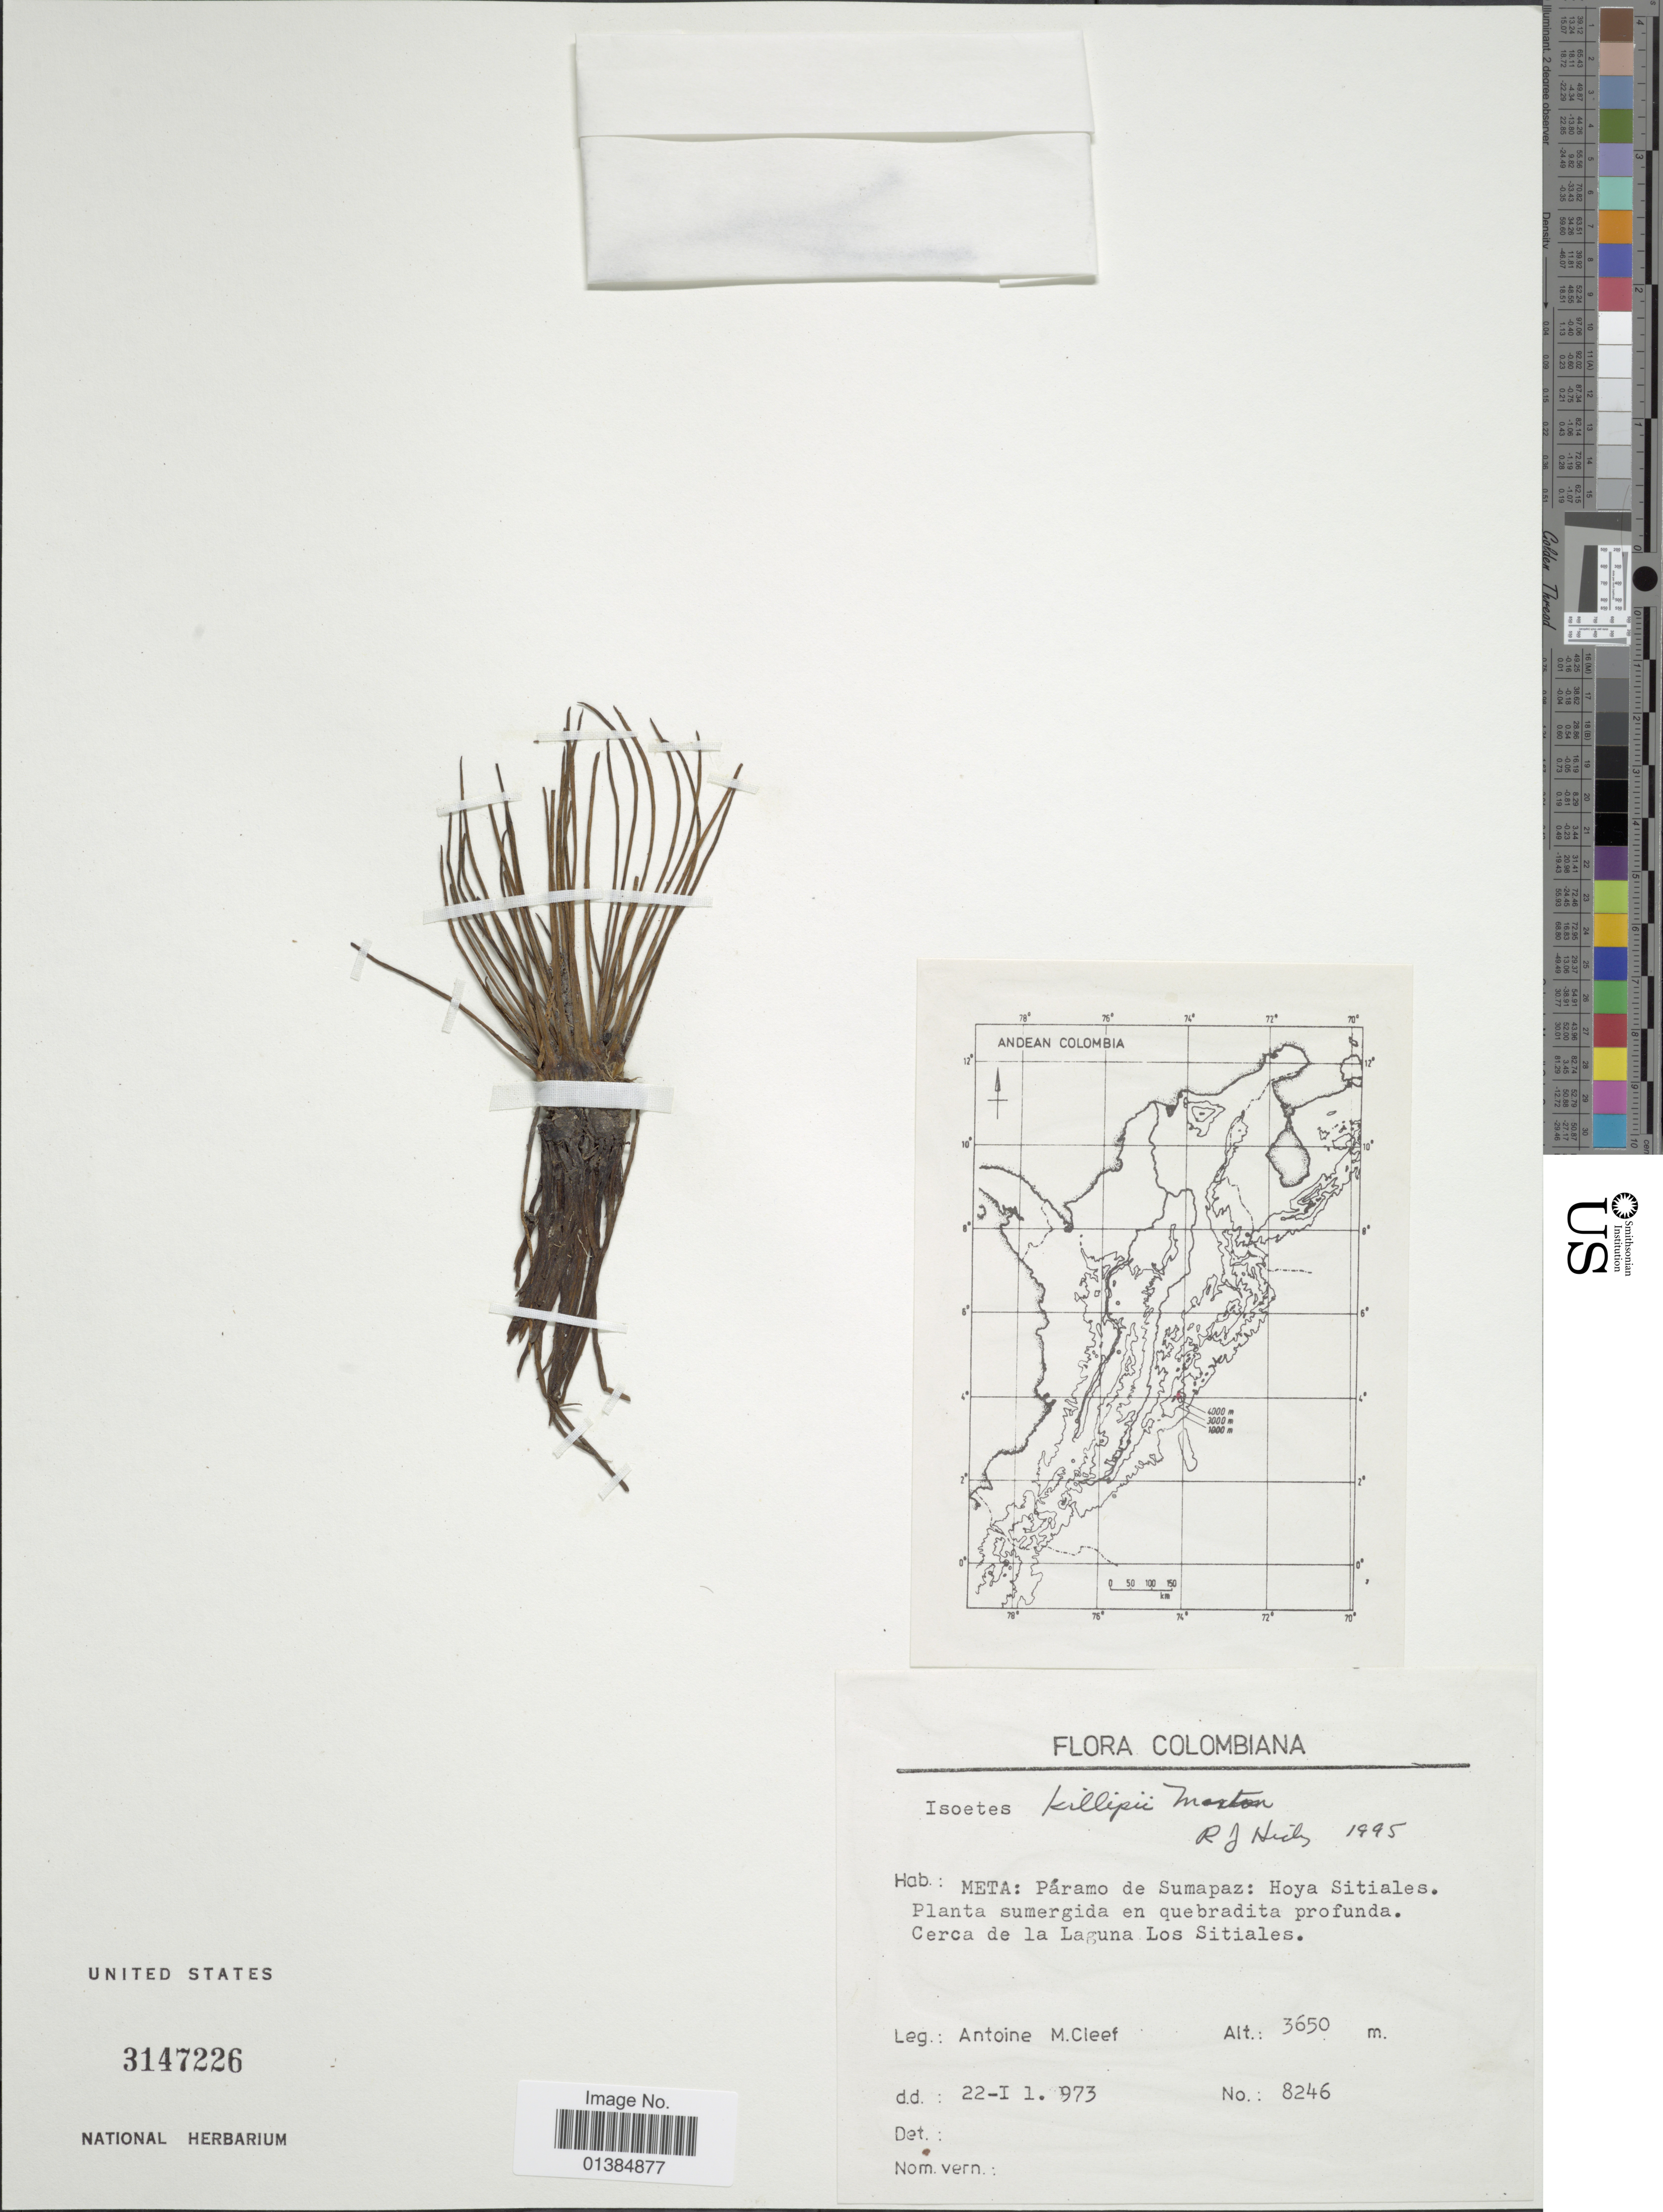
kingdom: Plantae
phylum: Tracheophyta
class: Lycopodiopsida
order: Isoetales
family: Isoetaceae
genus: Isoetes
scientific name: Isoetes killipii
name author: C.V. Morton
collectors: A. M. Cleef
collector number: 8246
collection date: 1973-01-22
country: Colombia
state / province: Meta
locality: Páramo de Sumapaz: Hoya Sitiales. Planta sumergida en quebradita profunda. Cerca de la Laguna Los Sitiales.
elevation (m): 3650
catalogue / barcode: US 3147226